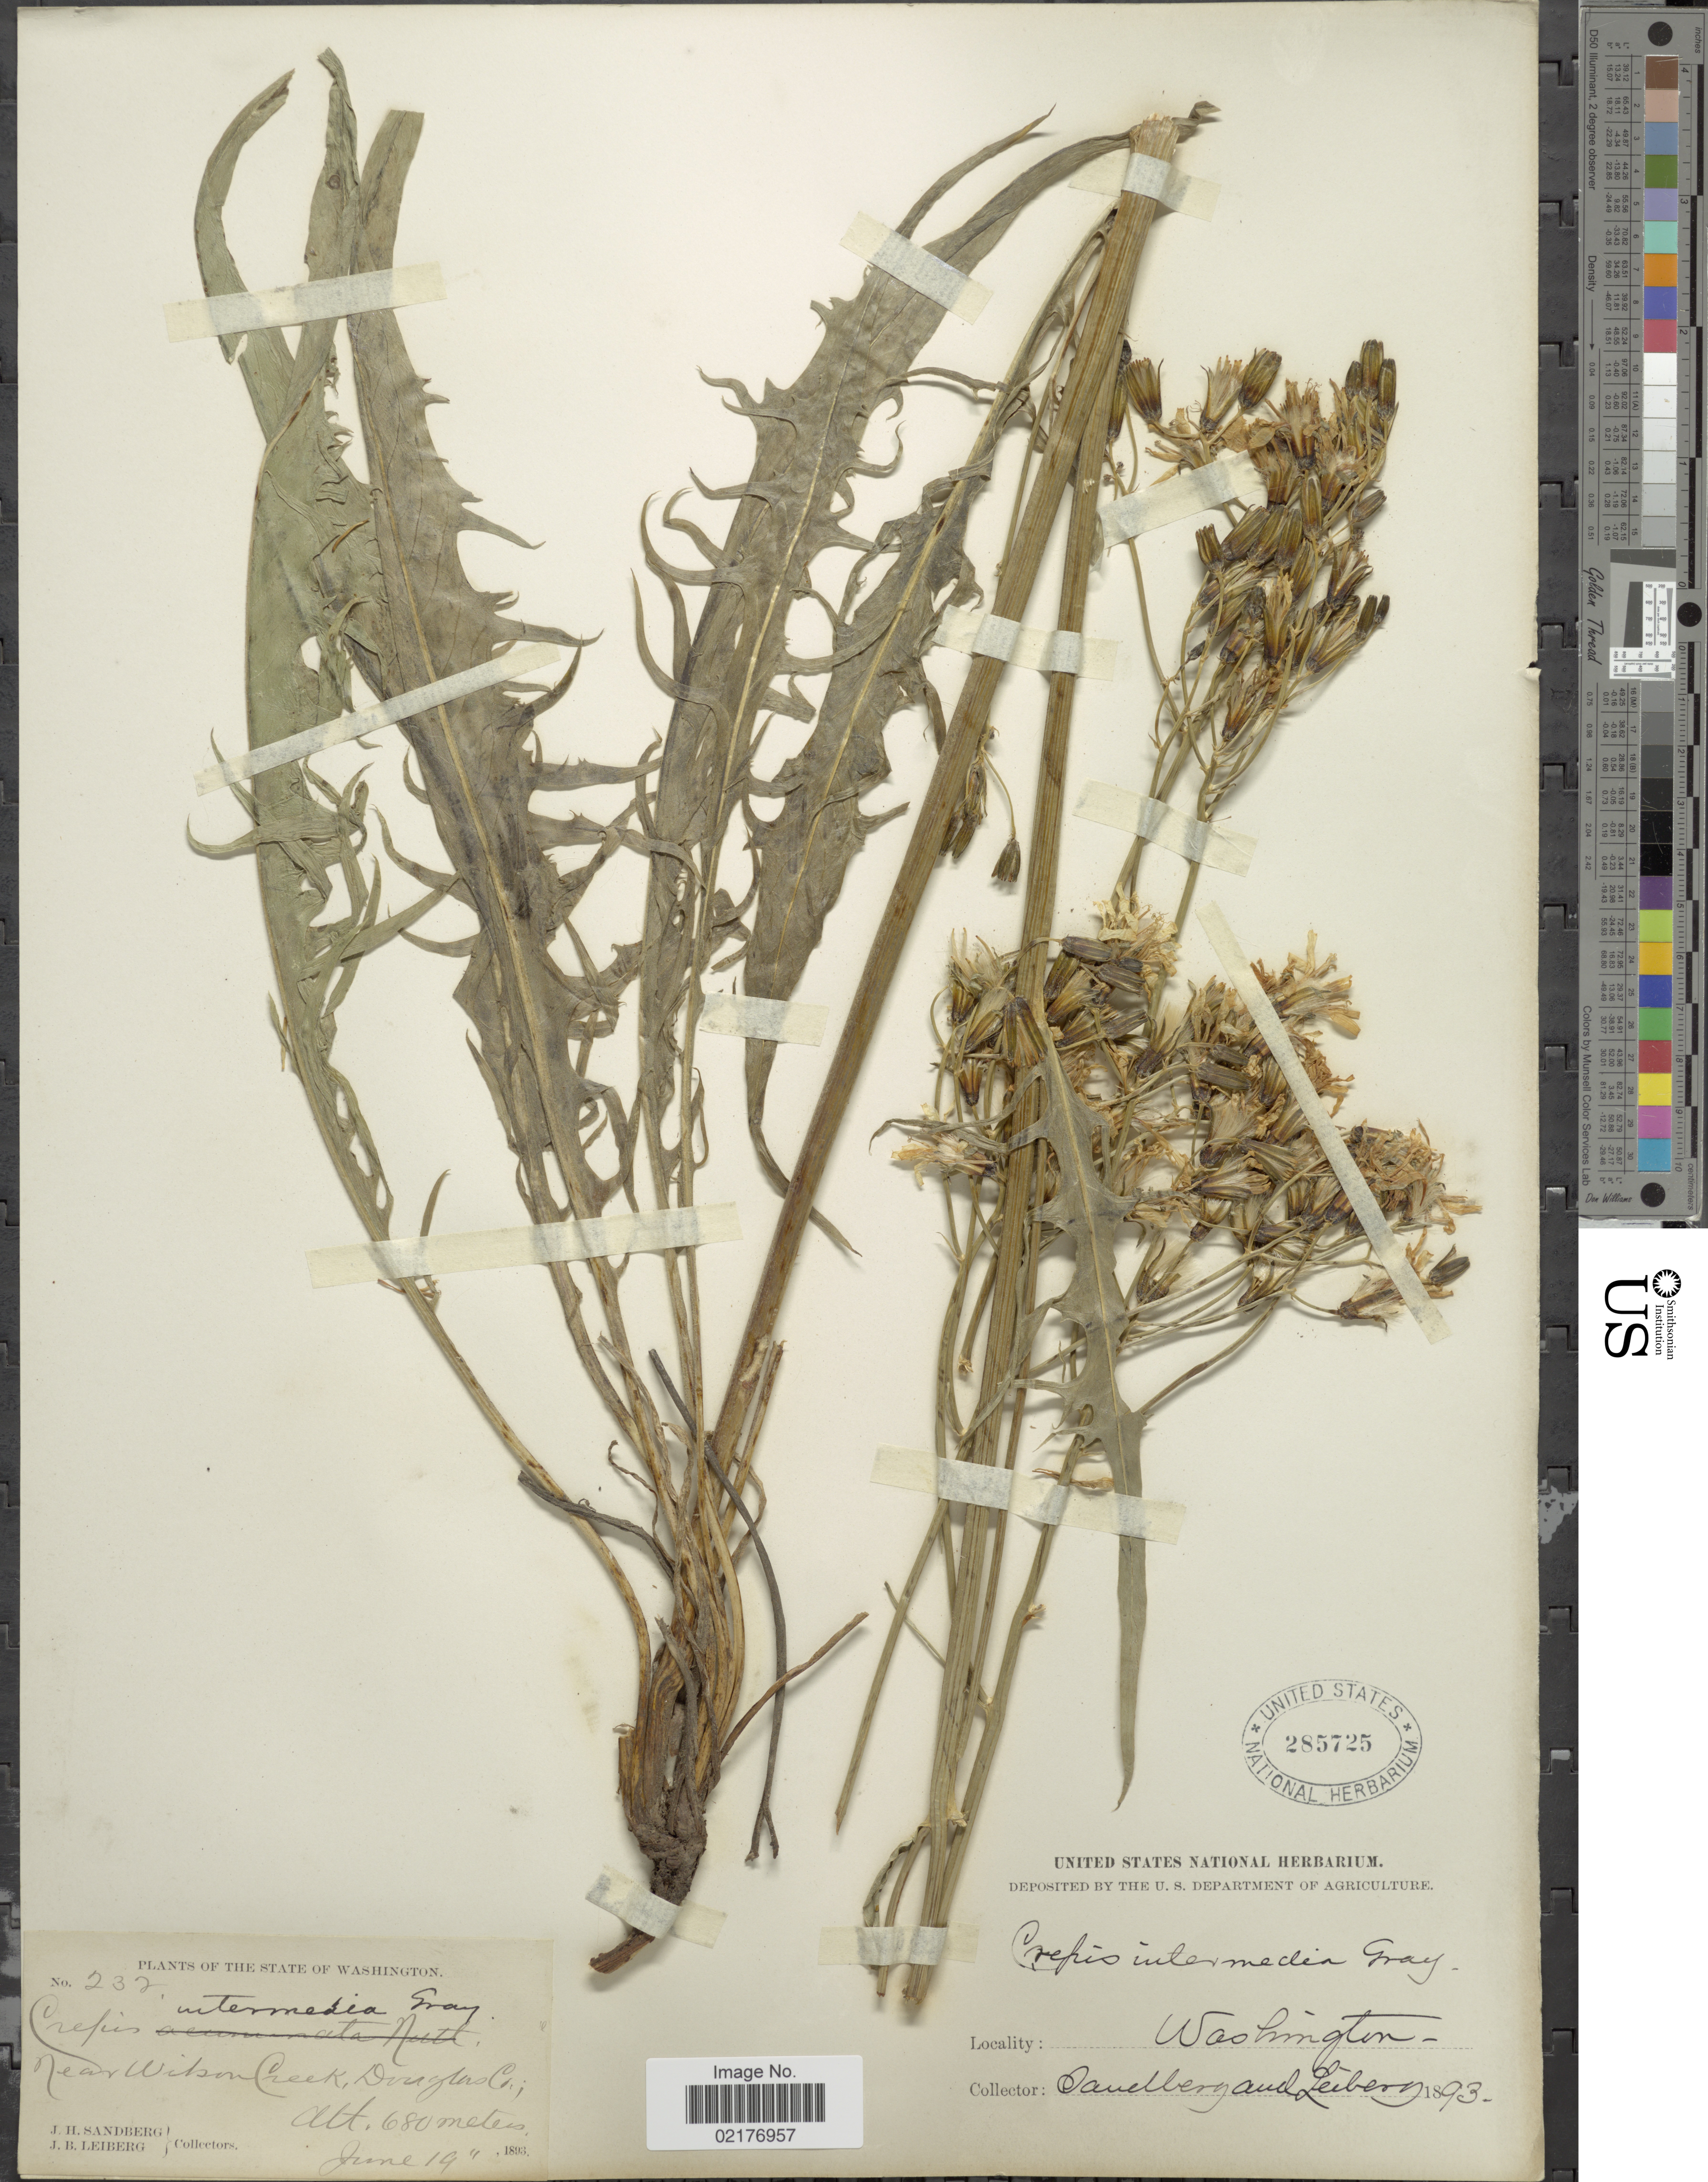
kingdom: Plantae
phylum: Tracheophyta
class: Magnoliopsida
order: Asterales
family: Asteraceae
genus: Crepis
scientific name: Crepis intermedia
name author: A. Gray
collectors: J. H. Sandberg & J. B. Leiberg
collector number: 232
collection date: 1893-06-19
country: United States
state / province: Washington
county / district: Douglas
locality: Near Wilson Creek, Douglas Co.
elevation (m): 680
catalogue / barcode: US 285725